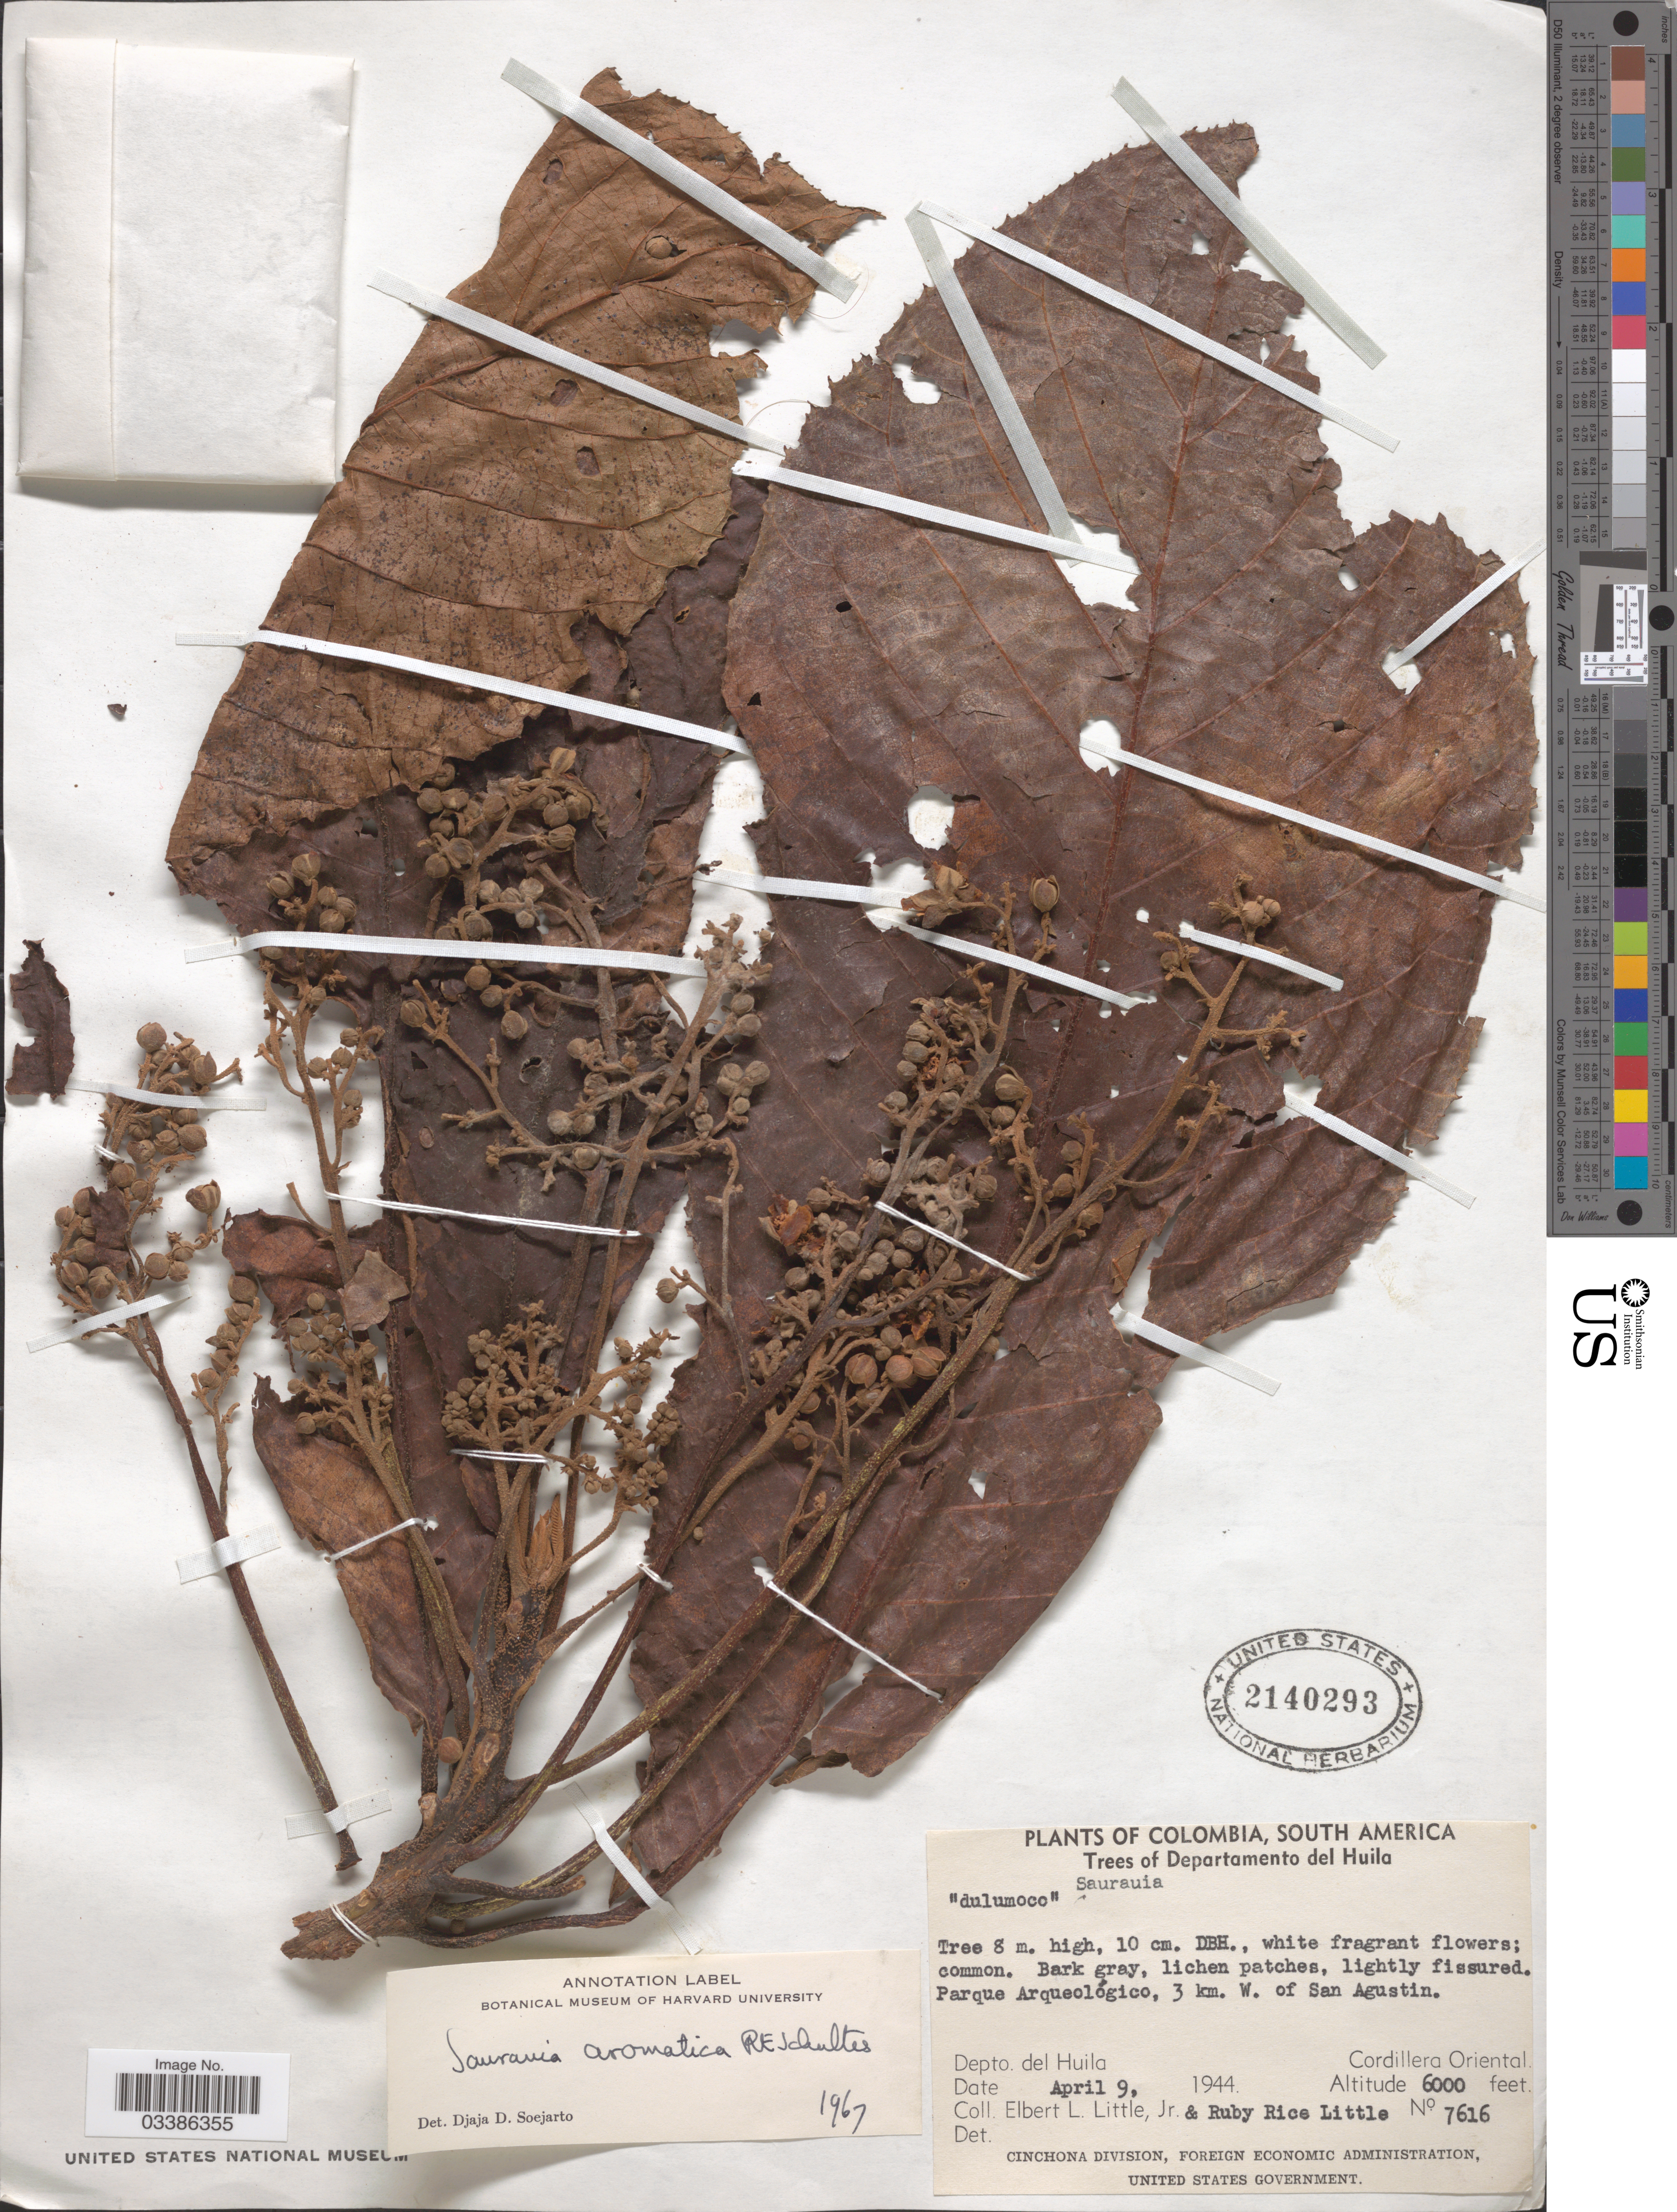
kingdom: Plantae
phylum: Tracheophyta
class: Magnoliopsida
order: Ericales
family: Actinidiaceae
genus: Saurauia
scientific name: Saurauia aromatica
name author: R.E. Schult.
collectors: E. L. Little & R. R. Little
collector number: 7616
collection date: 1944-04-09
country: Colombia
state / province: Huila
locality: Departamento del Huila. Parque Arqueológico, 3 km. W. of San Agustin. Depto. del Huila. Cordillera Oriental.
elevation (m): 1829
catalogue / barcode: US 2140293